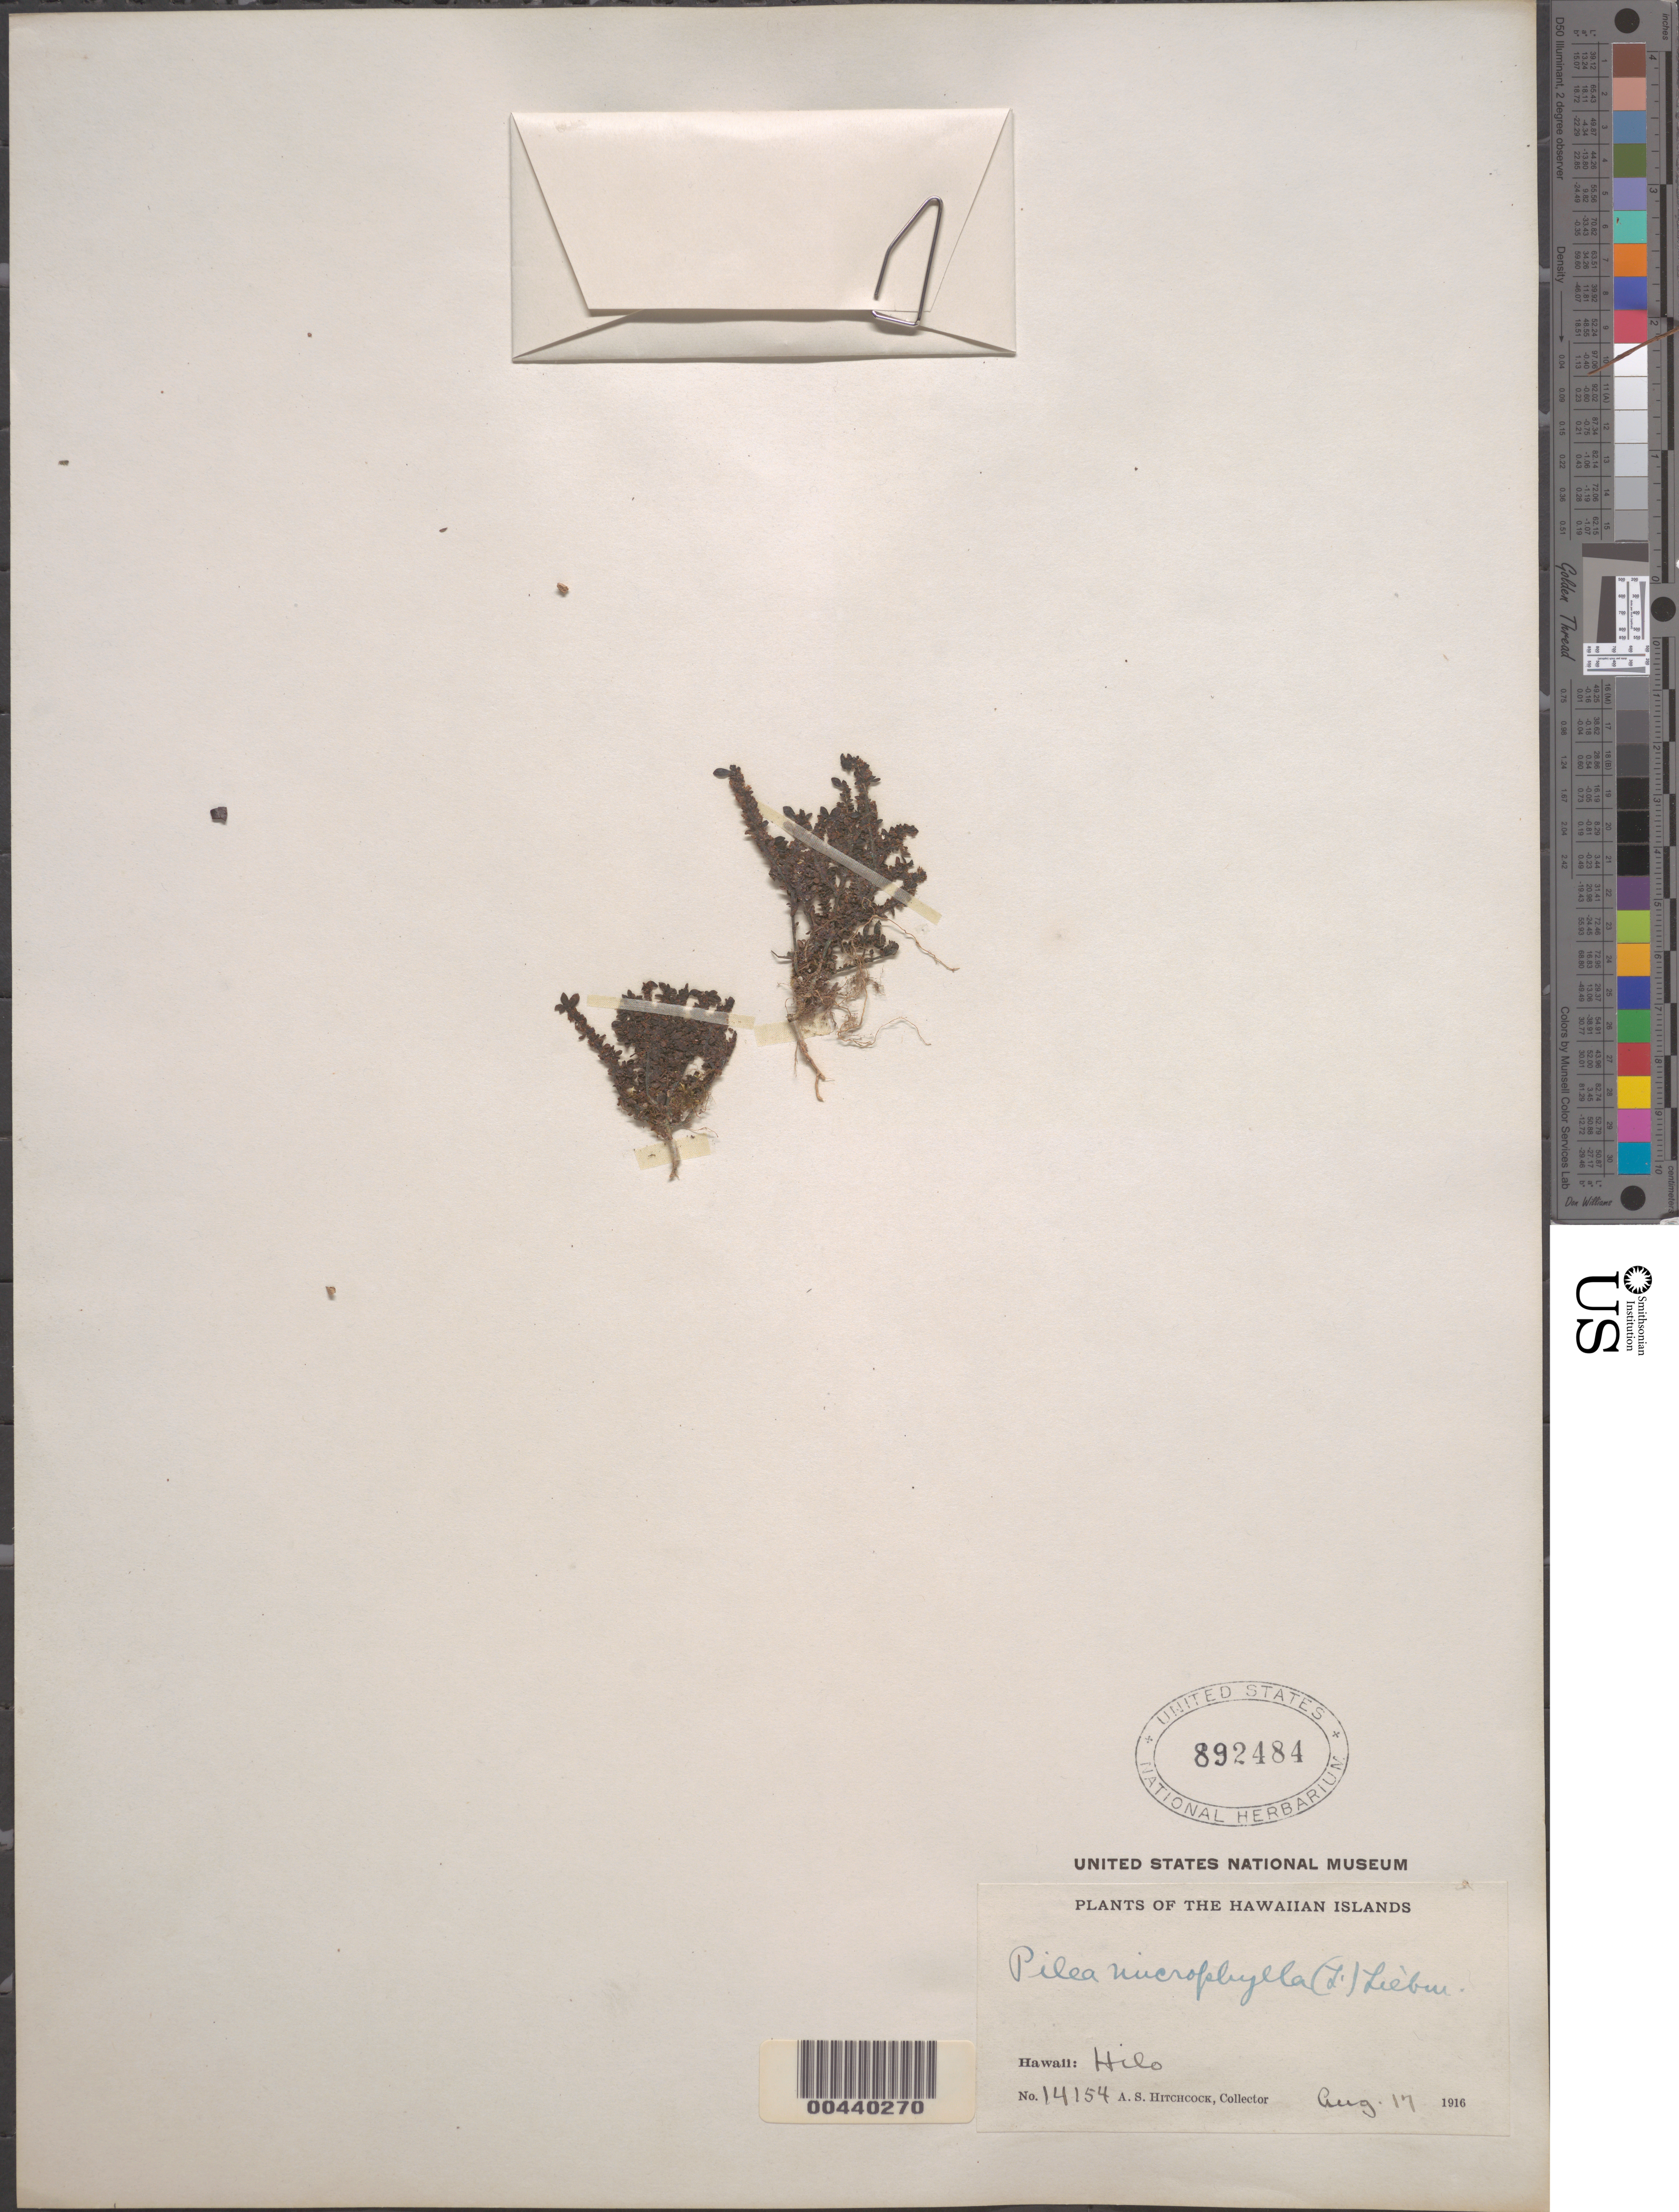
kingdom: Plantae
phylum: Tracheophyta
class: Magnoliopsida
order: Rosales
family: Urticaceae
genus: Pilea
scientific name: Pilea microphylla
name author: (L.) Liebm.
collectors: A. S. Hitchcock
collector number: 14154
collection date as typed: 17 Aug 1916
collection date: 1916-08-17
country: United States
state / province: Hawaii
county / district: Hawaii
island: Hawaii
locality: Hilo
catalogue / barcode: US 892484